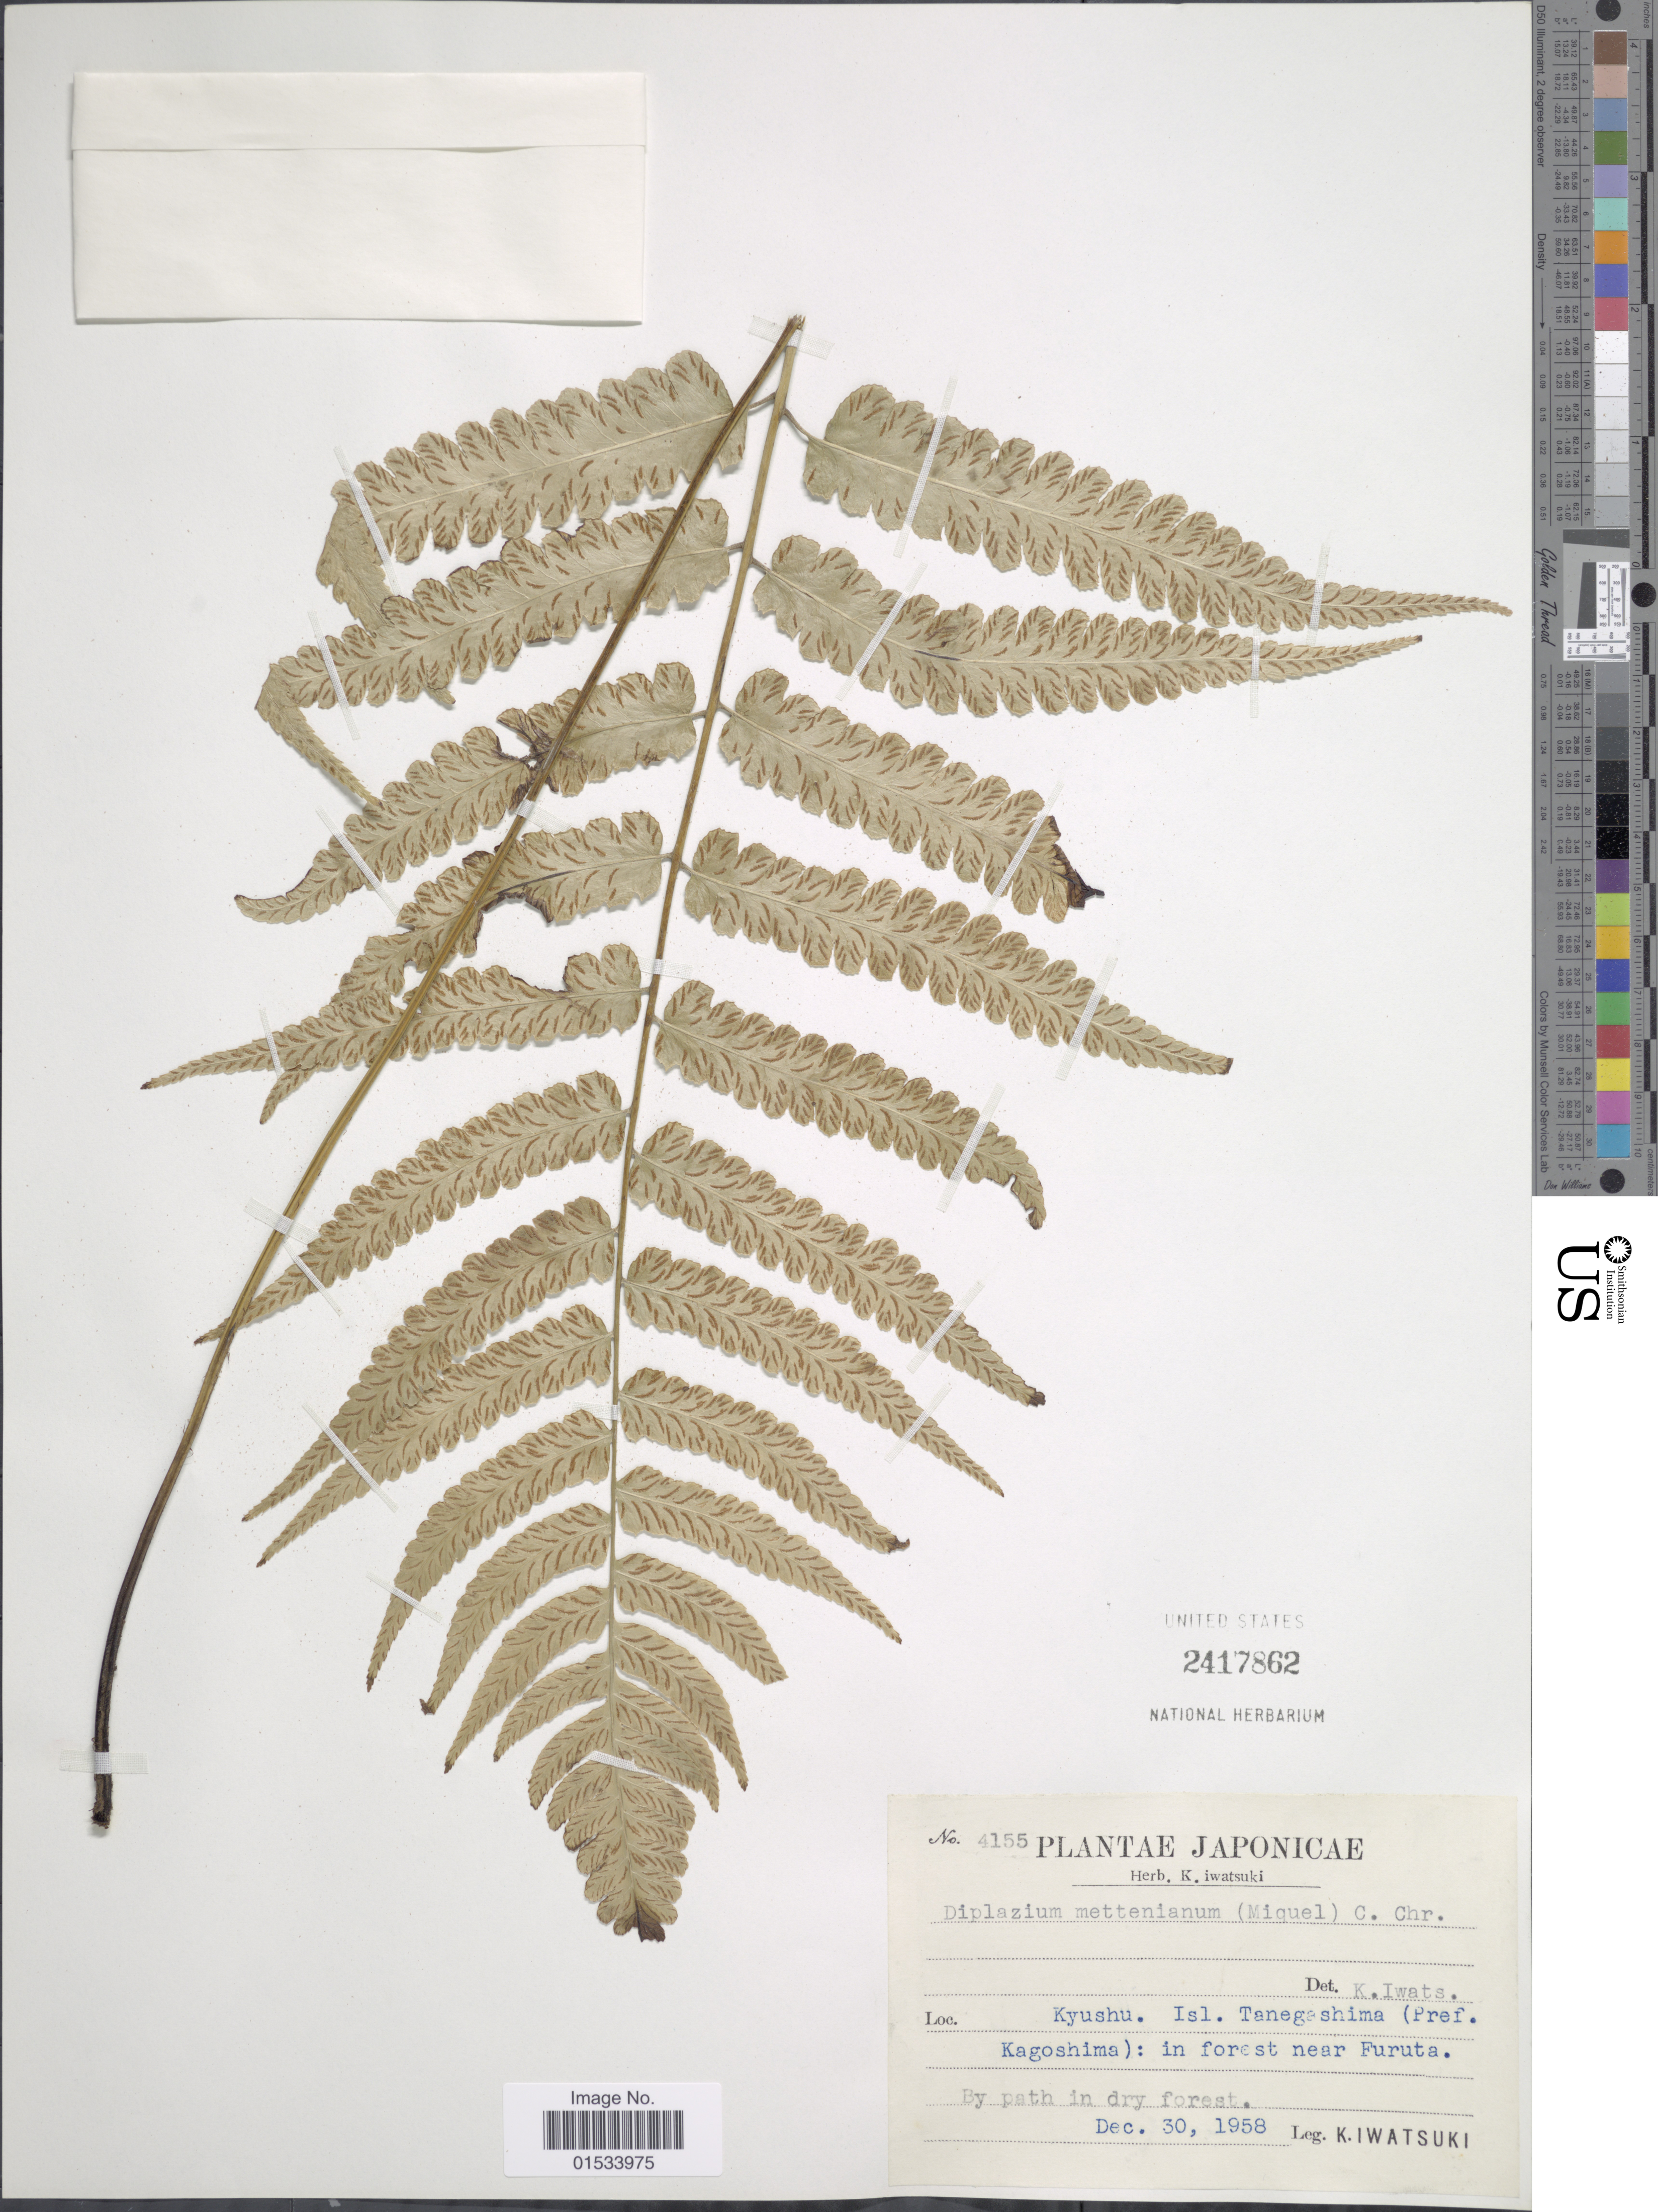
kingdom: Plantae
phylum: Tracheophyta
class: Polypodiopsida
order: Polypodiales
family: Athyriaceae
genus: Diplazium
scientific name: Diplazium mettenianum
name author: (Miq.) C. Chr.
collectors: K. Iwatsuki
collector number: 4155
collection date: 1958-12-30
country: Japan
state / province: Kagosima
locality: Kyushu. Isl. Tanegashima; in forest near Furuta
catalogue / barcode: US 2417862